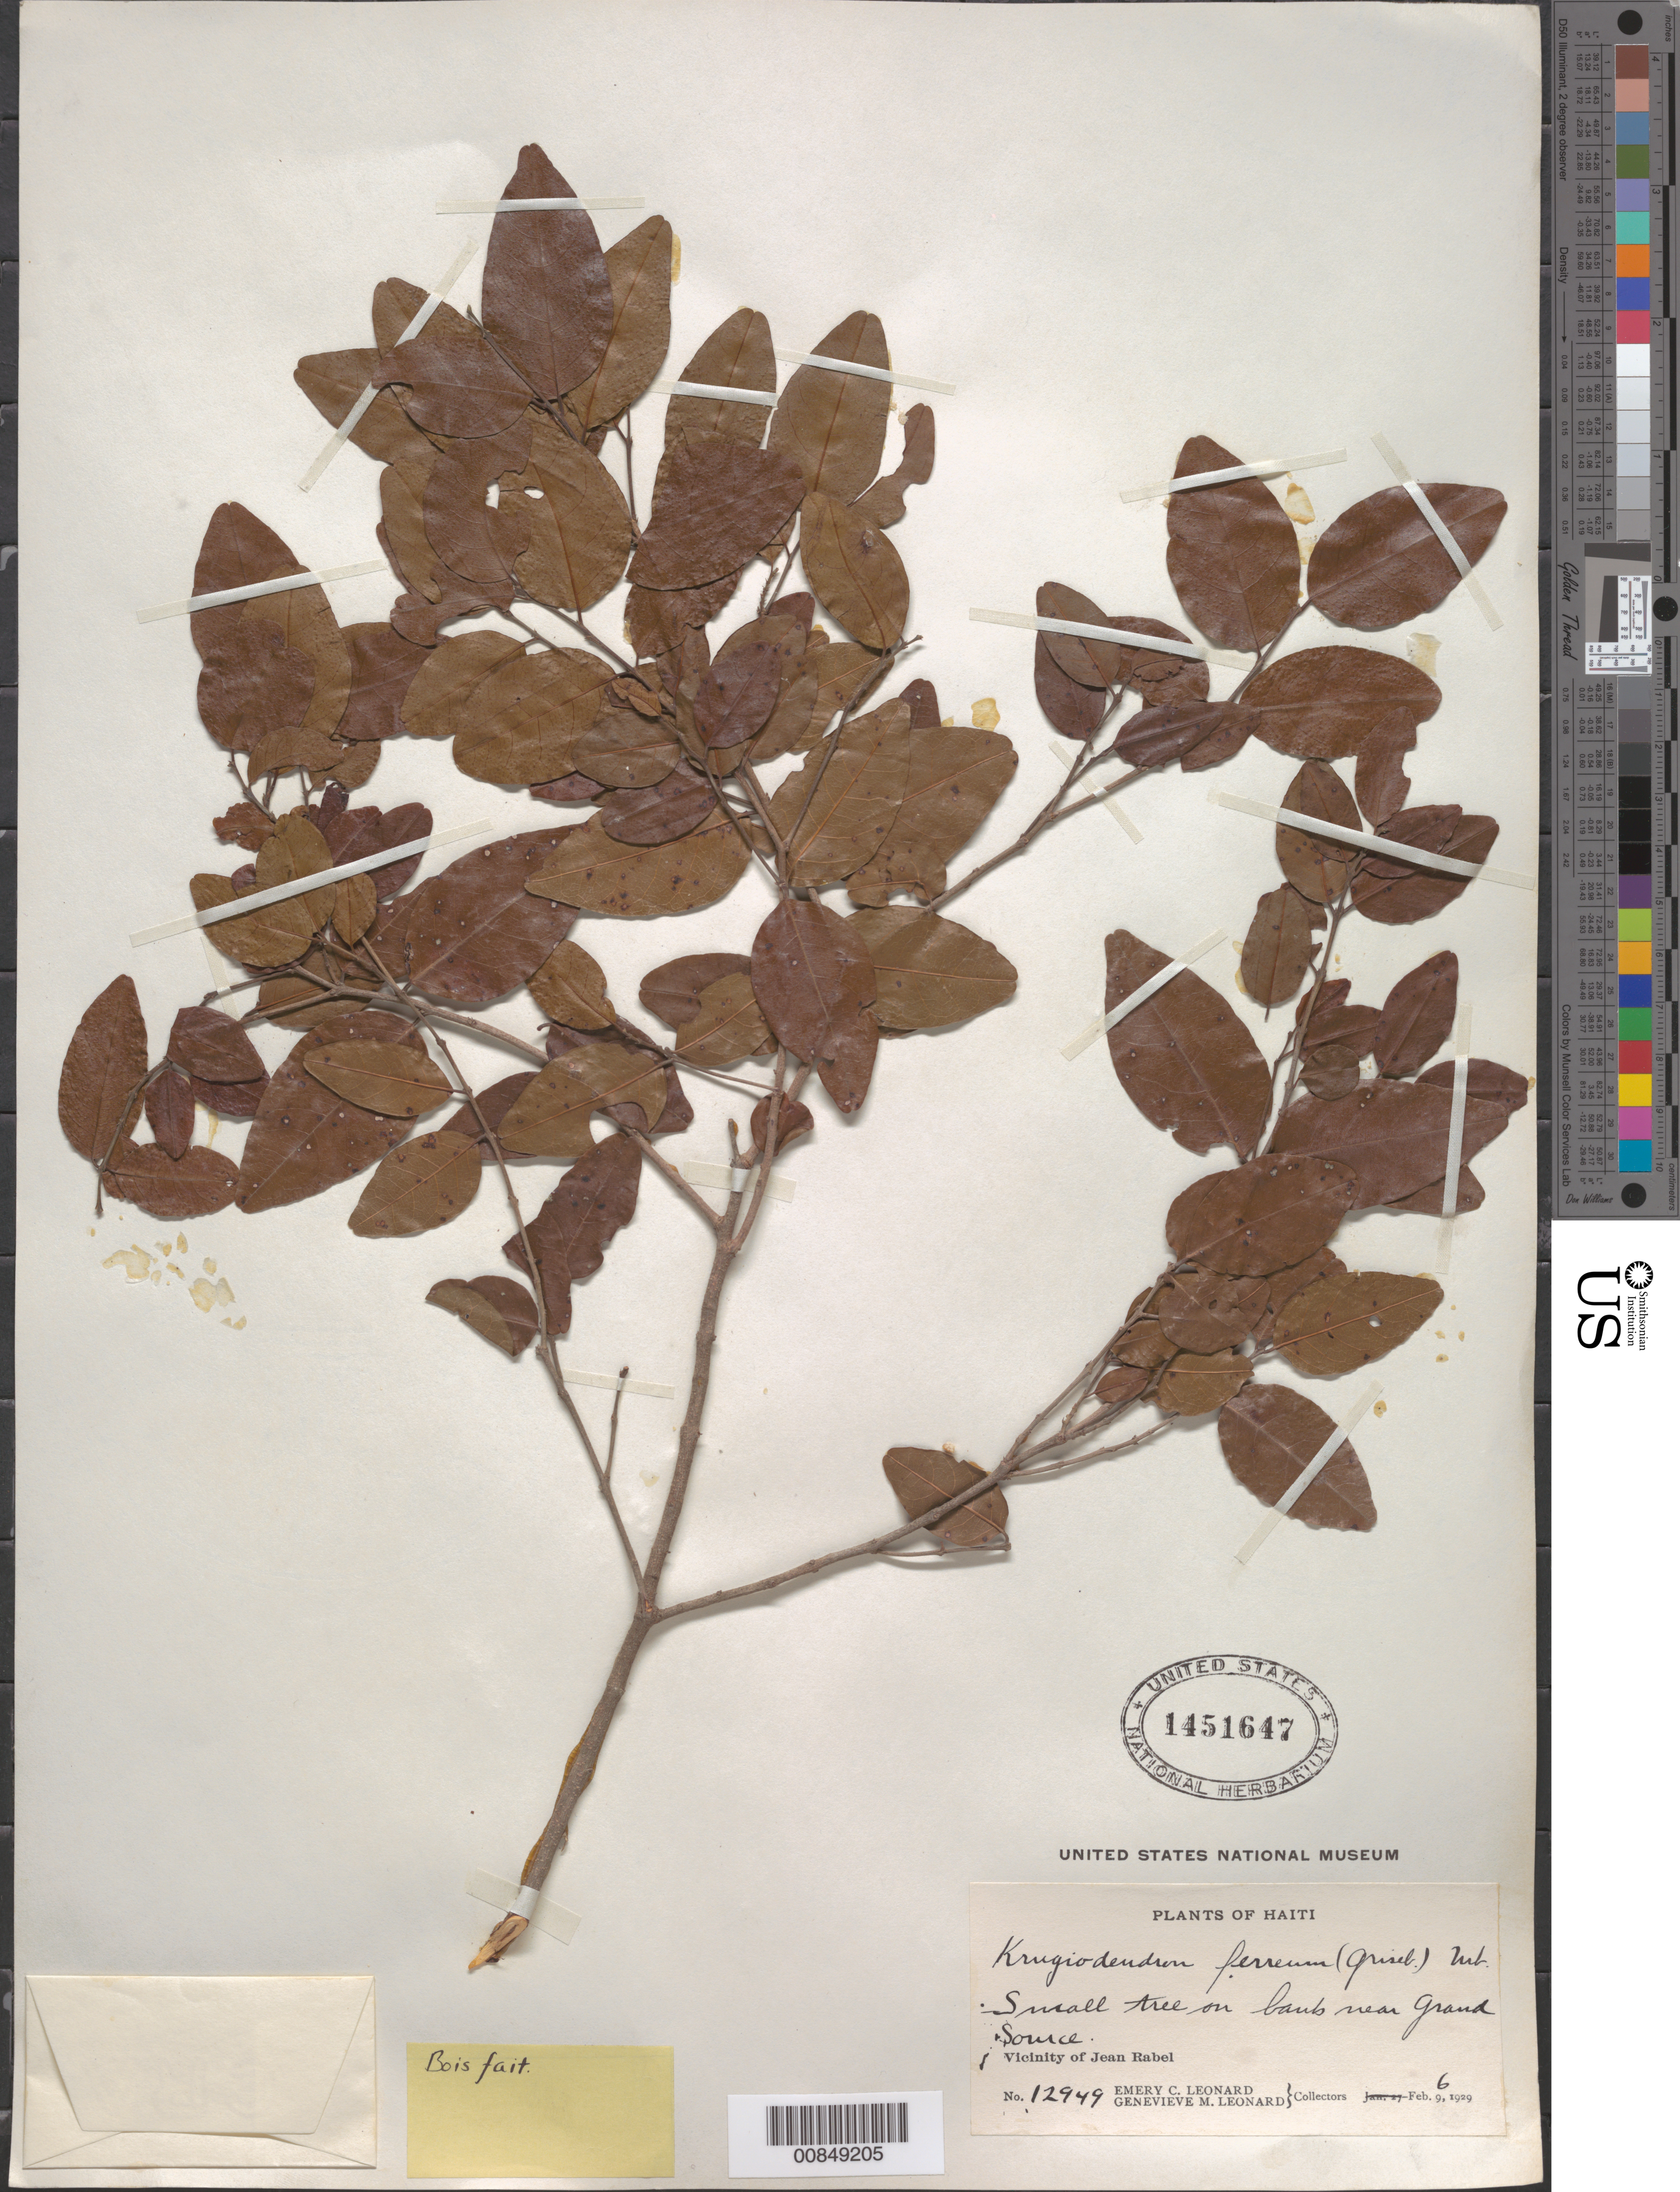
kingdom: Plantae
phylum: Tracheophyta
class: Magnoliopsida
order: Rosales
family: Rhamnaceae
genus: Krugiodendron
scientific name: Krugiodendron ferreum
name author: (Vahl) Urb.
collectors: E. C. Leonard & G. M. Leonard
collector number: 12949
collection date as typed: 06 Feb 1929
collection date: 1929-02-06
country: Haiti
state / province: Nord-Ouest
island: Hispaniola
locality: Vicinity of Jean Rabel, near Grand Source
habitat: On bank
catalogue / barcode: US 1451647